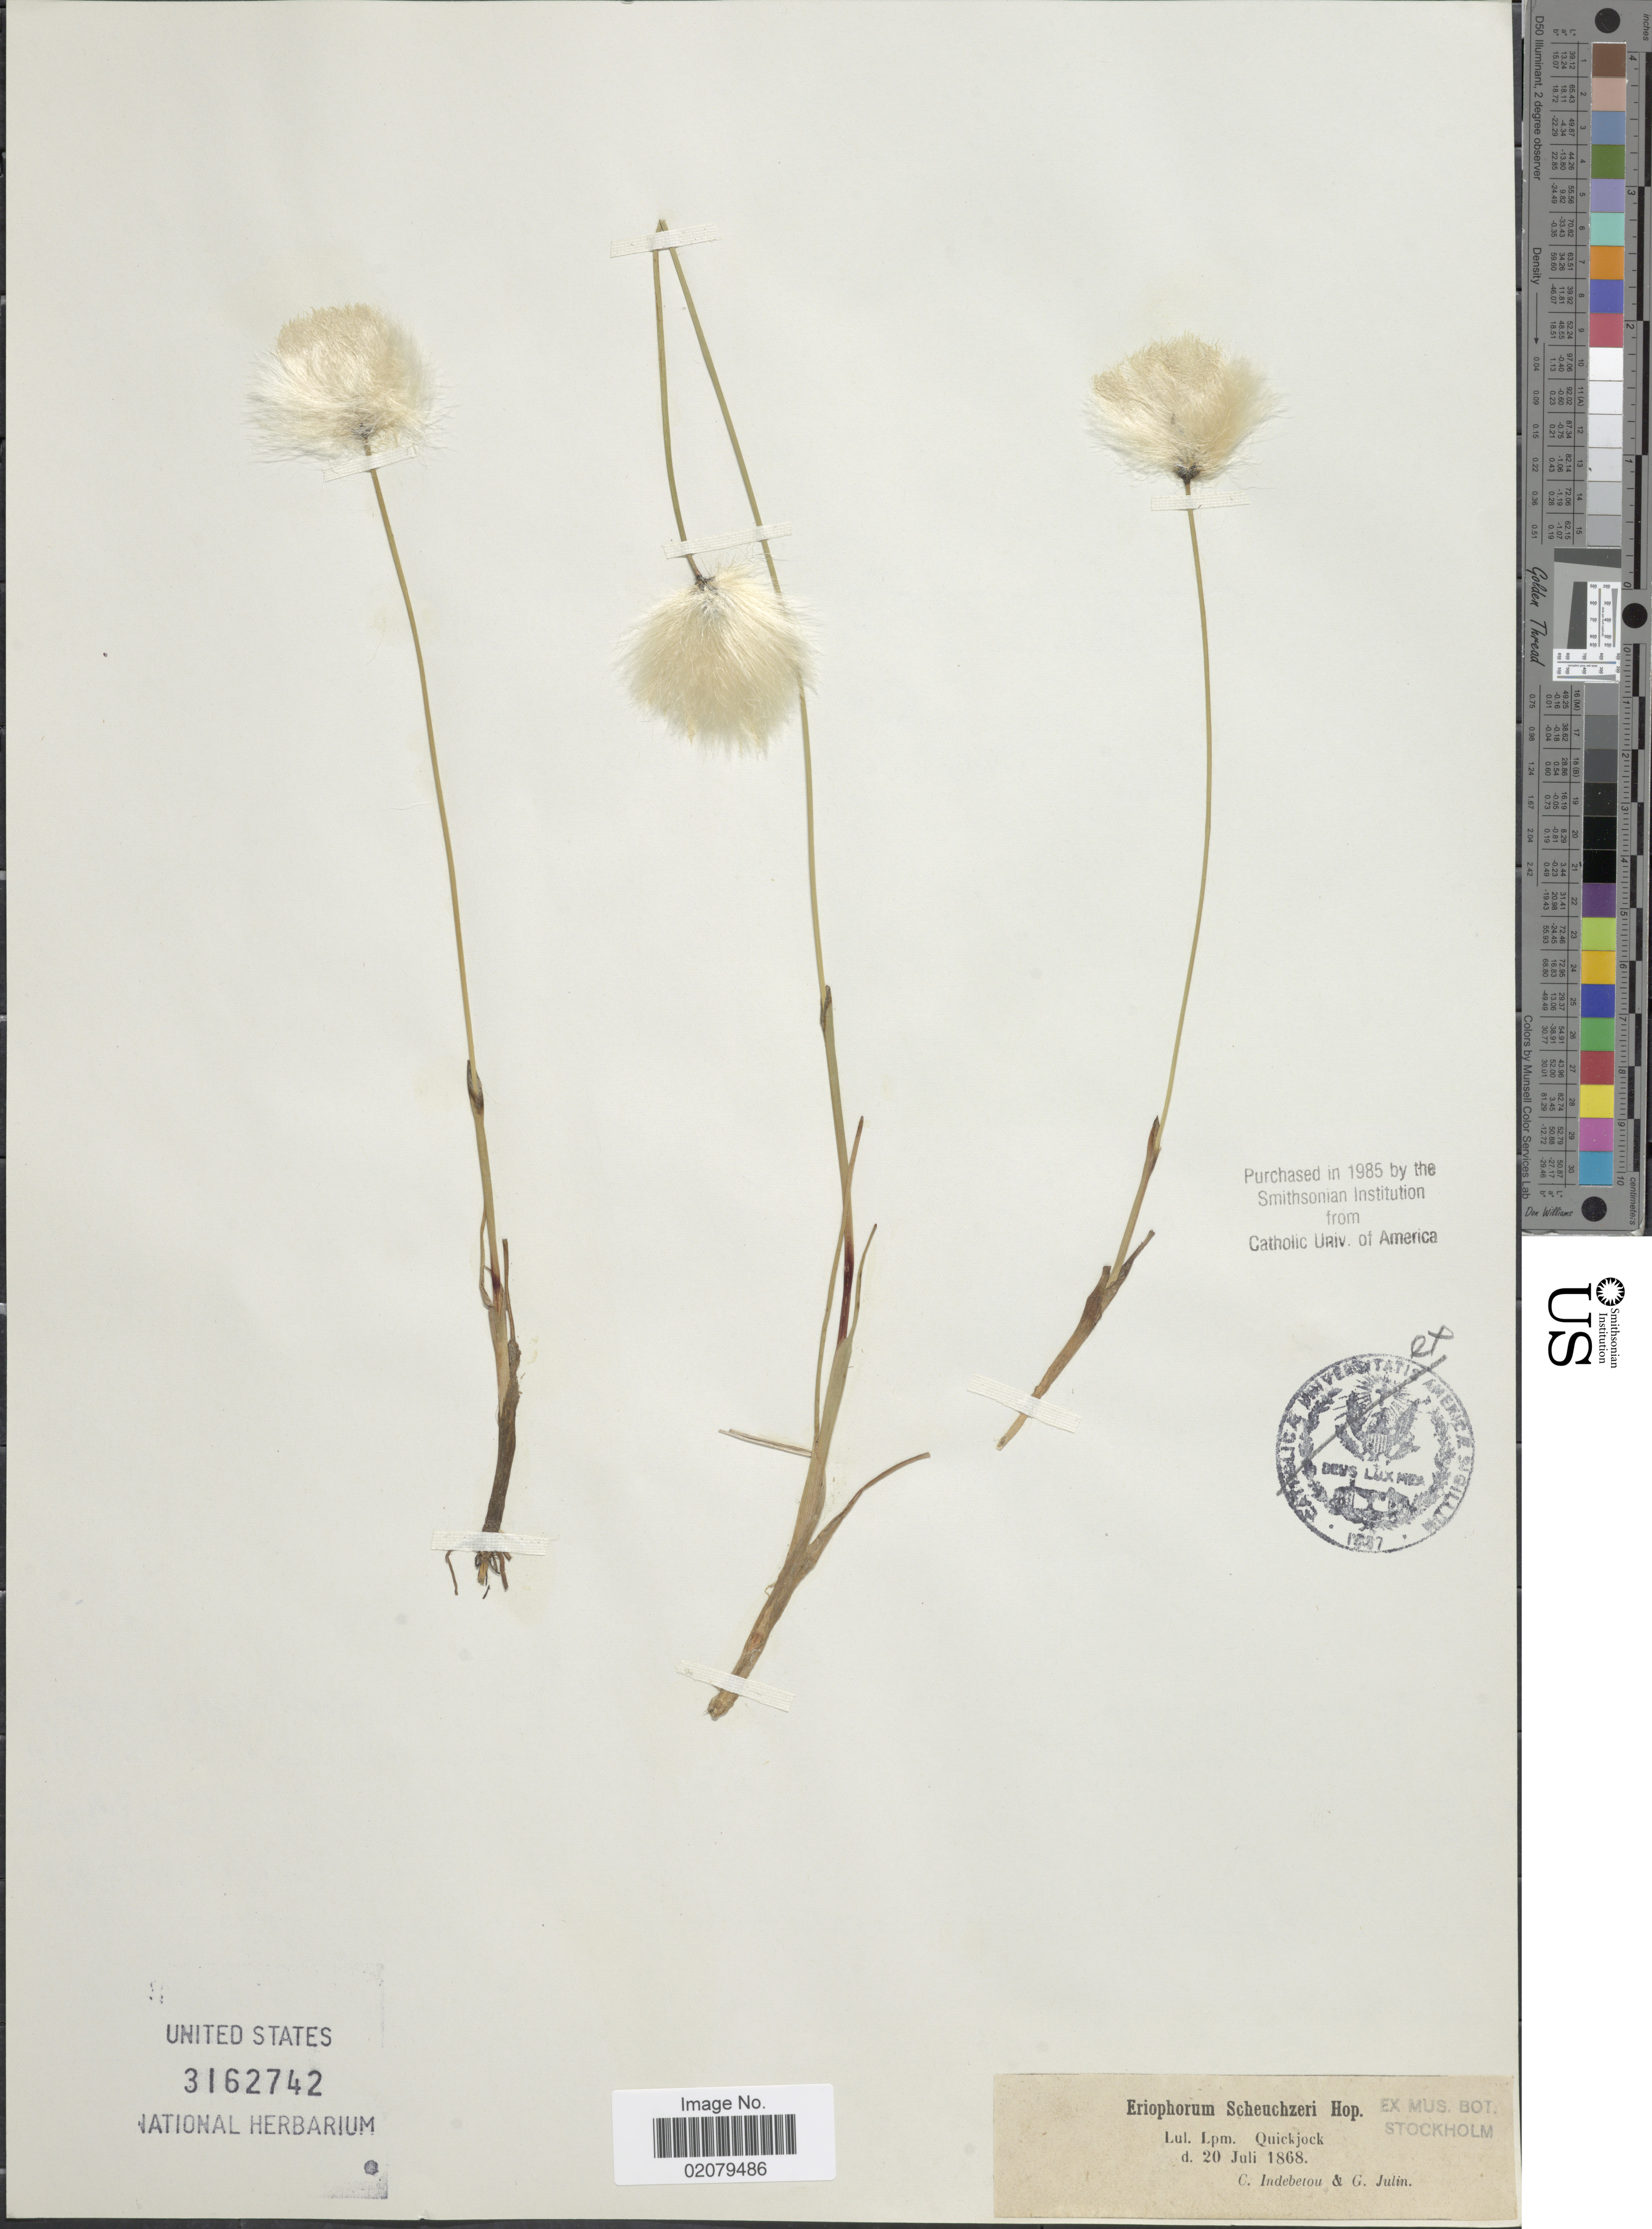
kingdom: Plantae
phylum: Tracheophyta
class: Liliopsida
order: Poales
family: Cyperaceae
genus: Eriophorum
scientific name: Eriophorum scheuchzeri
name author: Hoppe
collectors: C. Indebetou & G. Julin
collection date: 1868-07-20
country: Sweden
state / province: Norrbotten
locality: Lul. Lpm. (Lule Lappmark) Quickjock.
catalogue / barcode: US 3162742